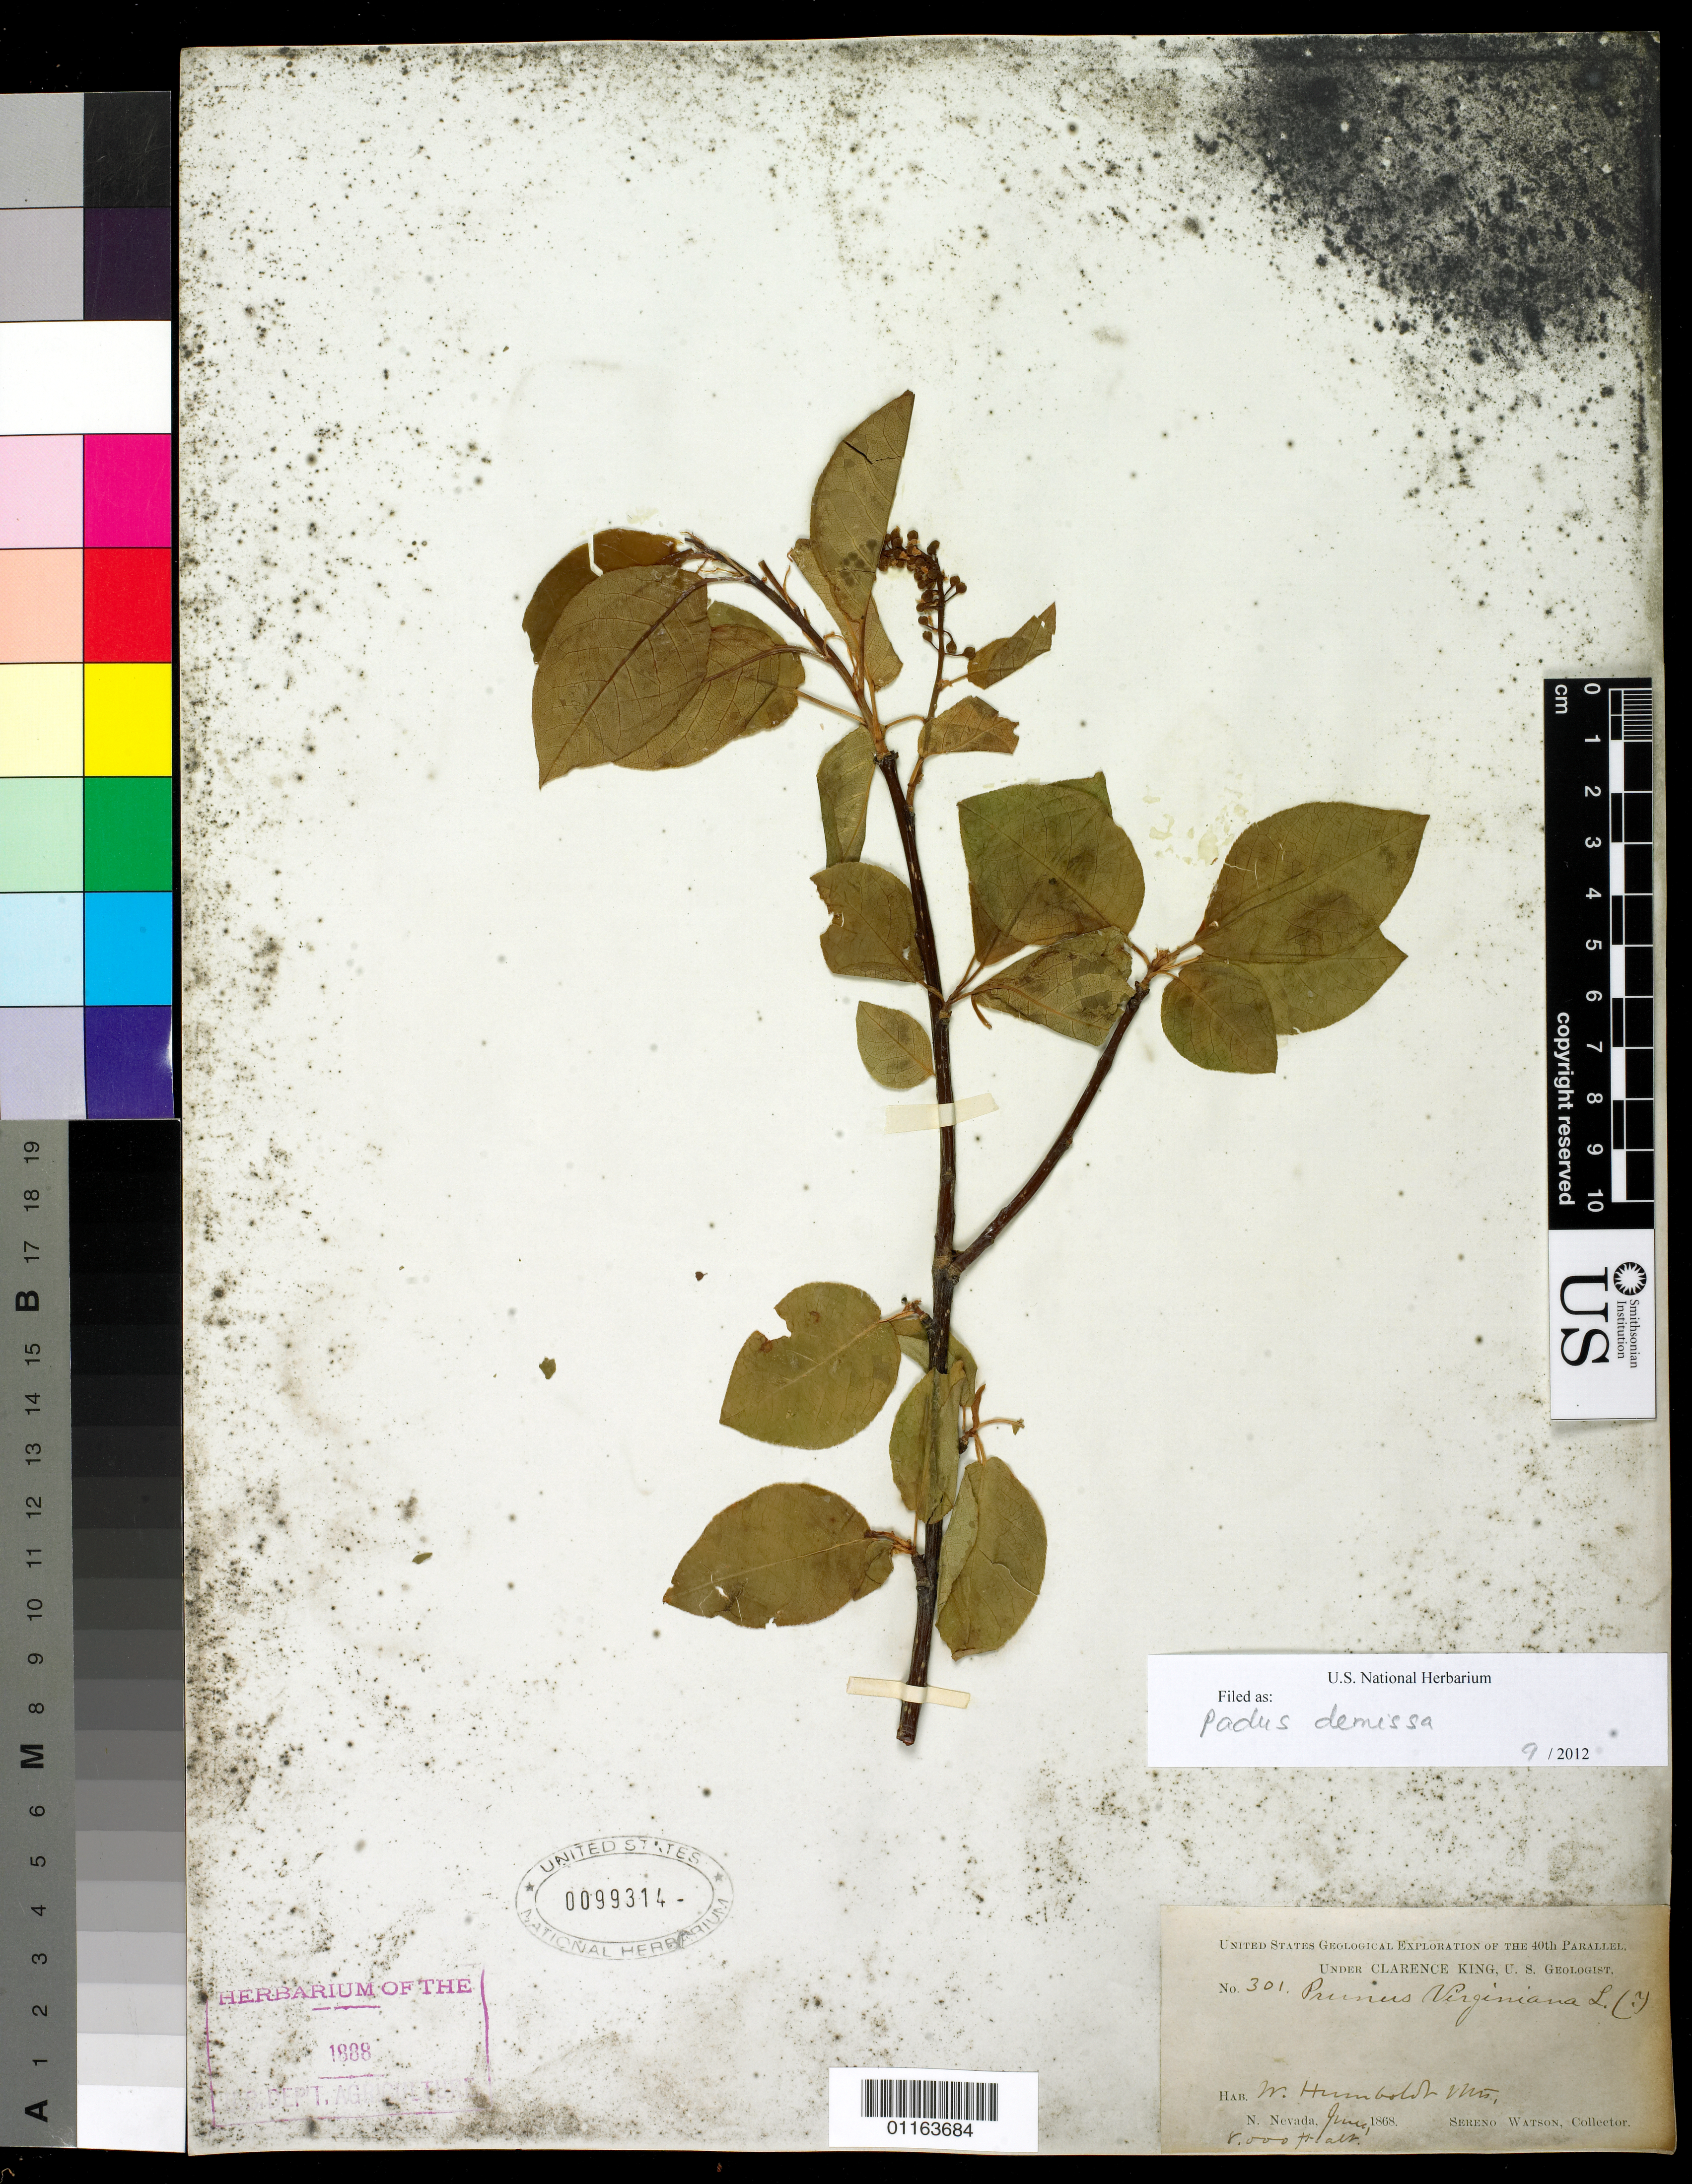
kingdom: Plantae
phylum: Tracheophyta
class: Magnoliopsida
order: Rosales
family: Rosaceae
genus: Prunus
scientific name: Prunus virginiana var. demissa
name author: (Nutt.) Torr.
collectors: S. Watson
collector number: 301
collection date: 1868-06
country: United States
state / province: Nevada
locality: W. Humboldt Mts., N. Nevada.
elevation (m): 2438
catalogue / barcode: US 99314